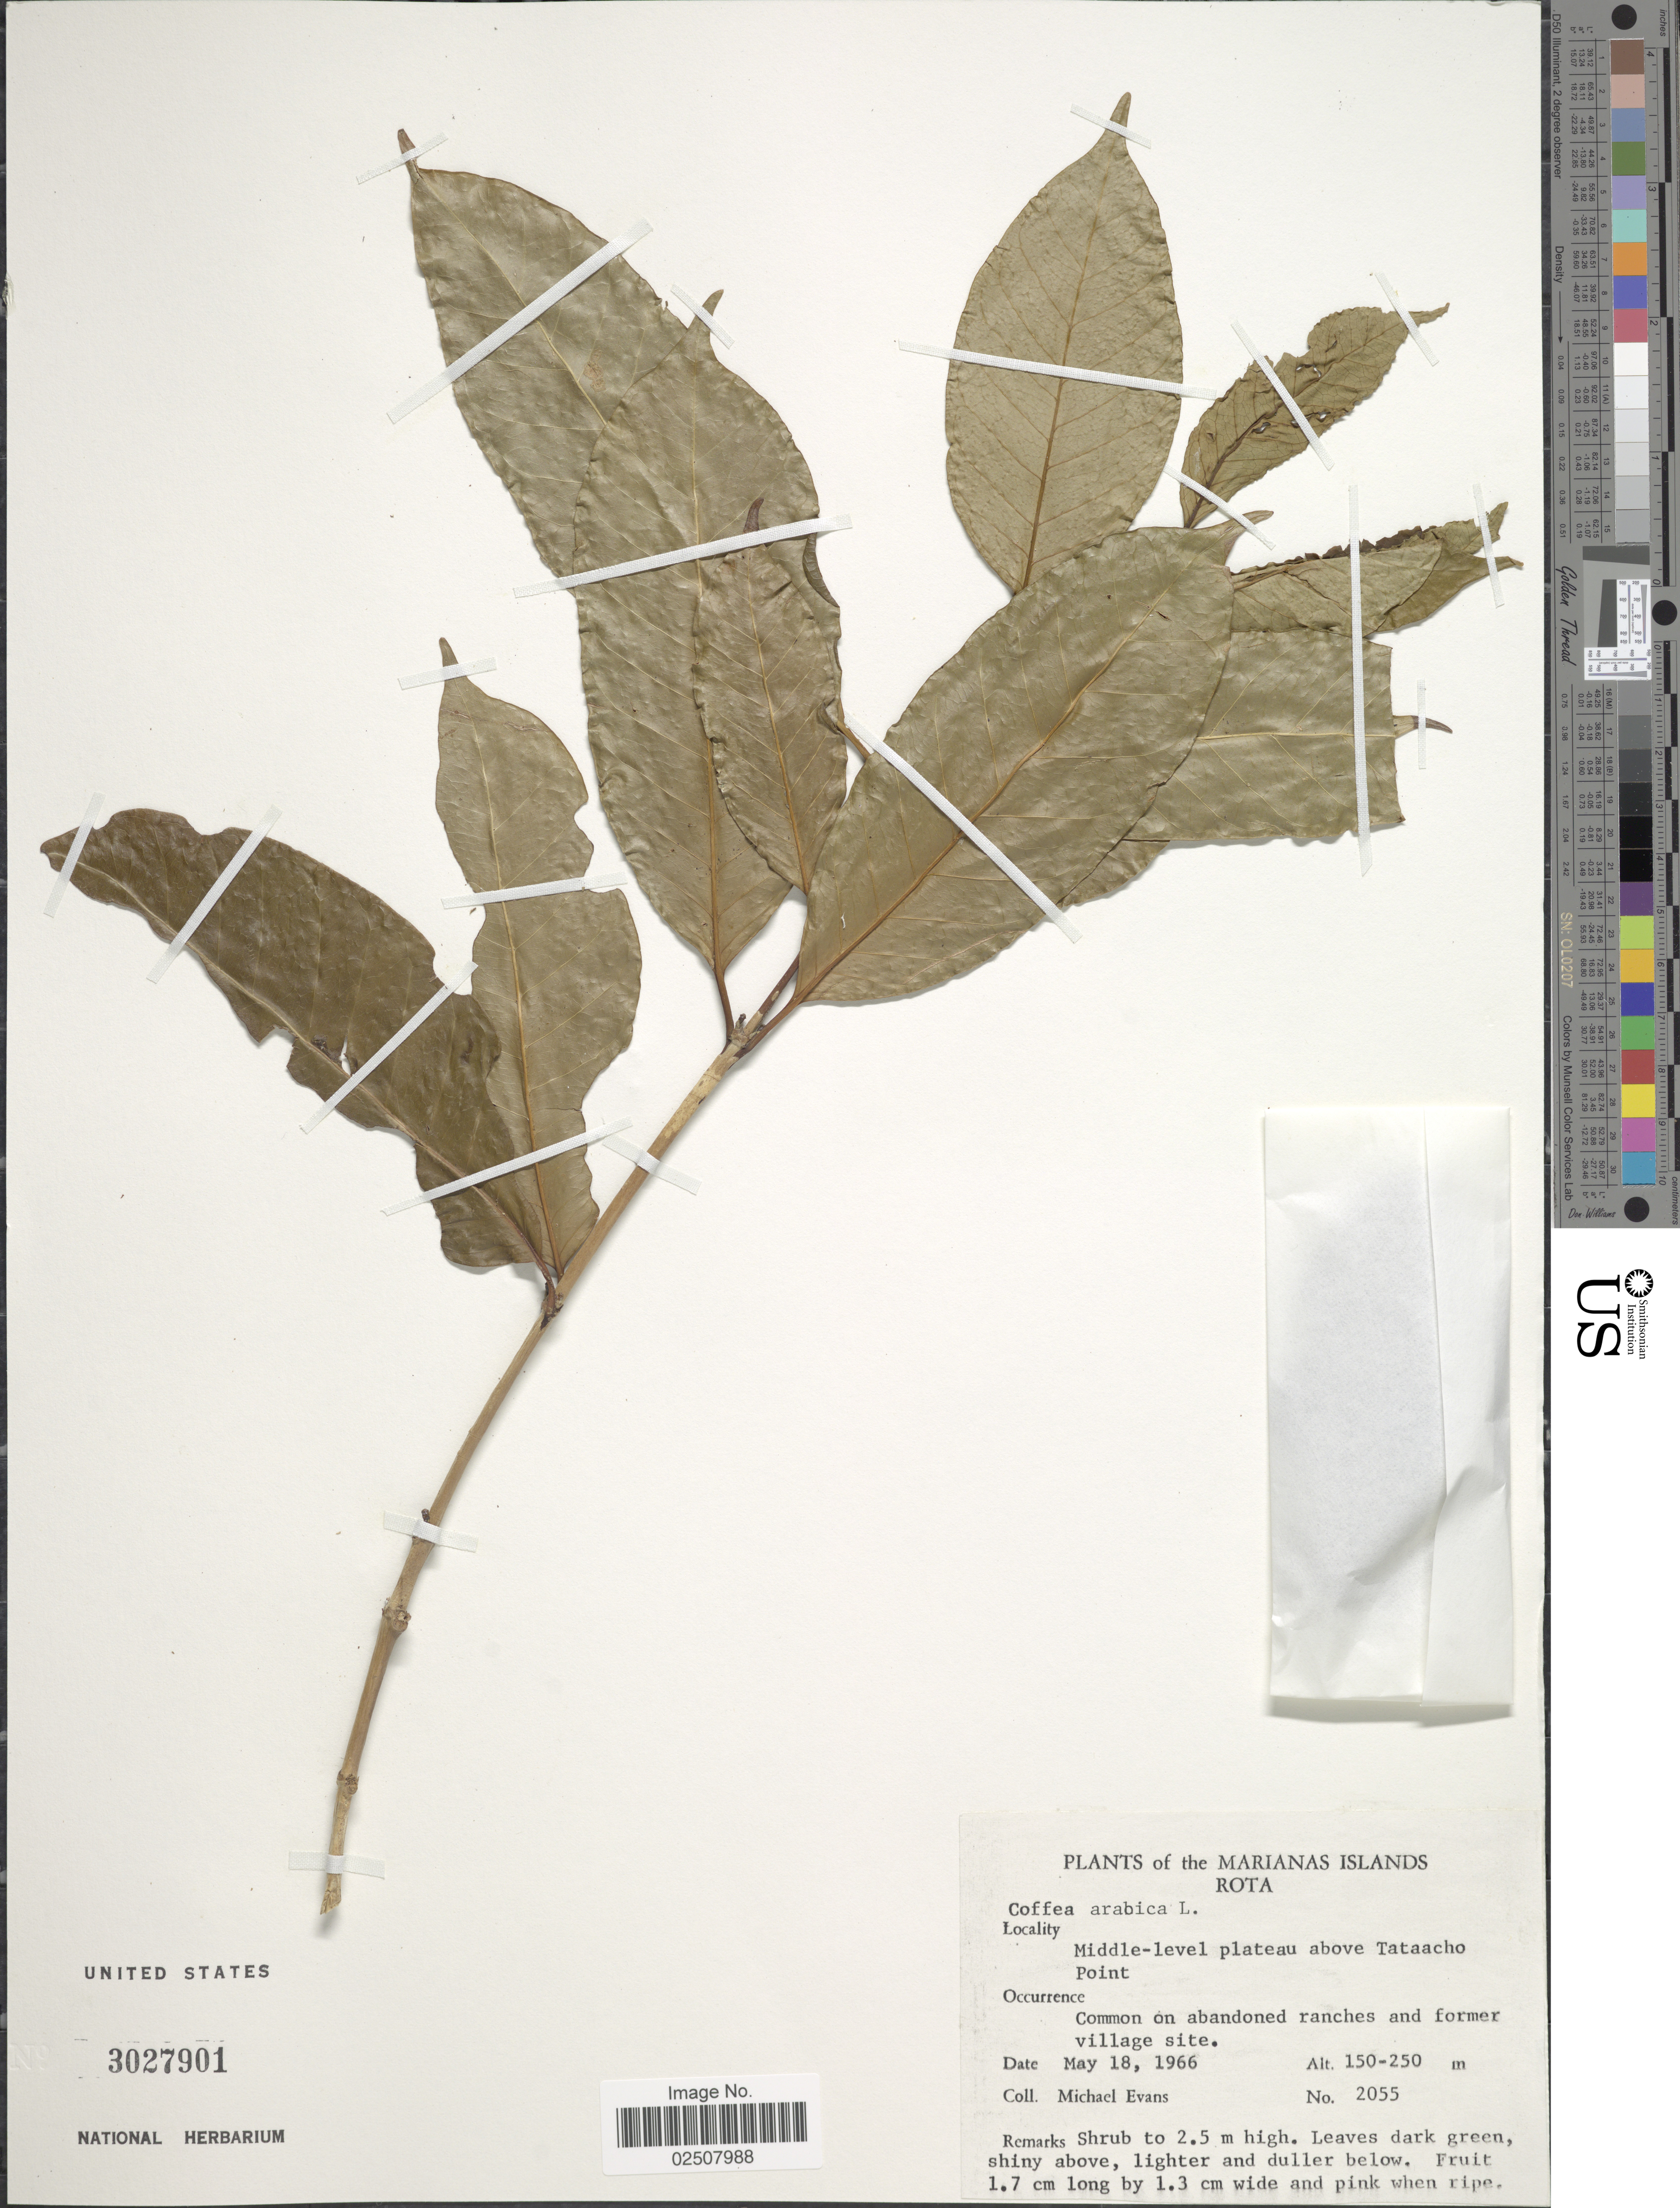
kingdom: Plantae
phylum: Tracheophyta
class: Magnoliopsida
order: Gentianales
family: Rubiaceae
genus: Coffea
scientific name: Coffea arabica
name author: L.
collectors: M. Evans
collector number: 2055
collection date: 1966-05-18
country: Northern Mariana Islands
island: Rota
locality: Rota, Middle-level plateau above Tataacho Point, Common on abandoned ranches and former village site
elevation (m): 150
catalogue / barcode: US 3027901